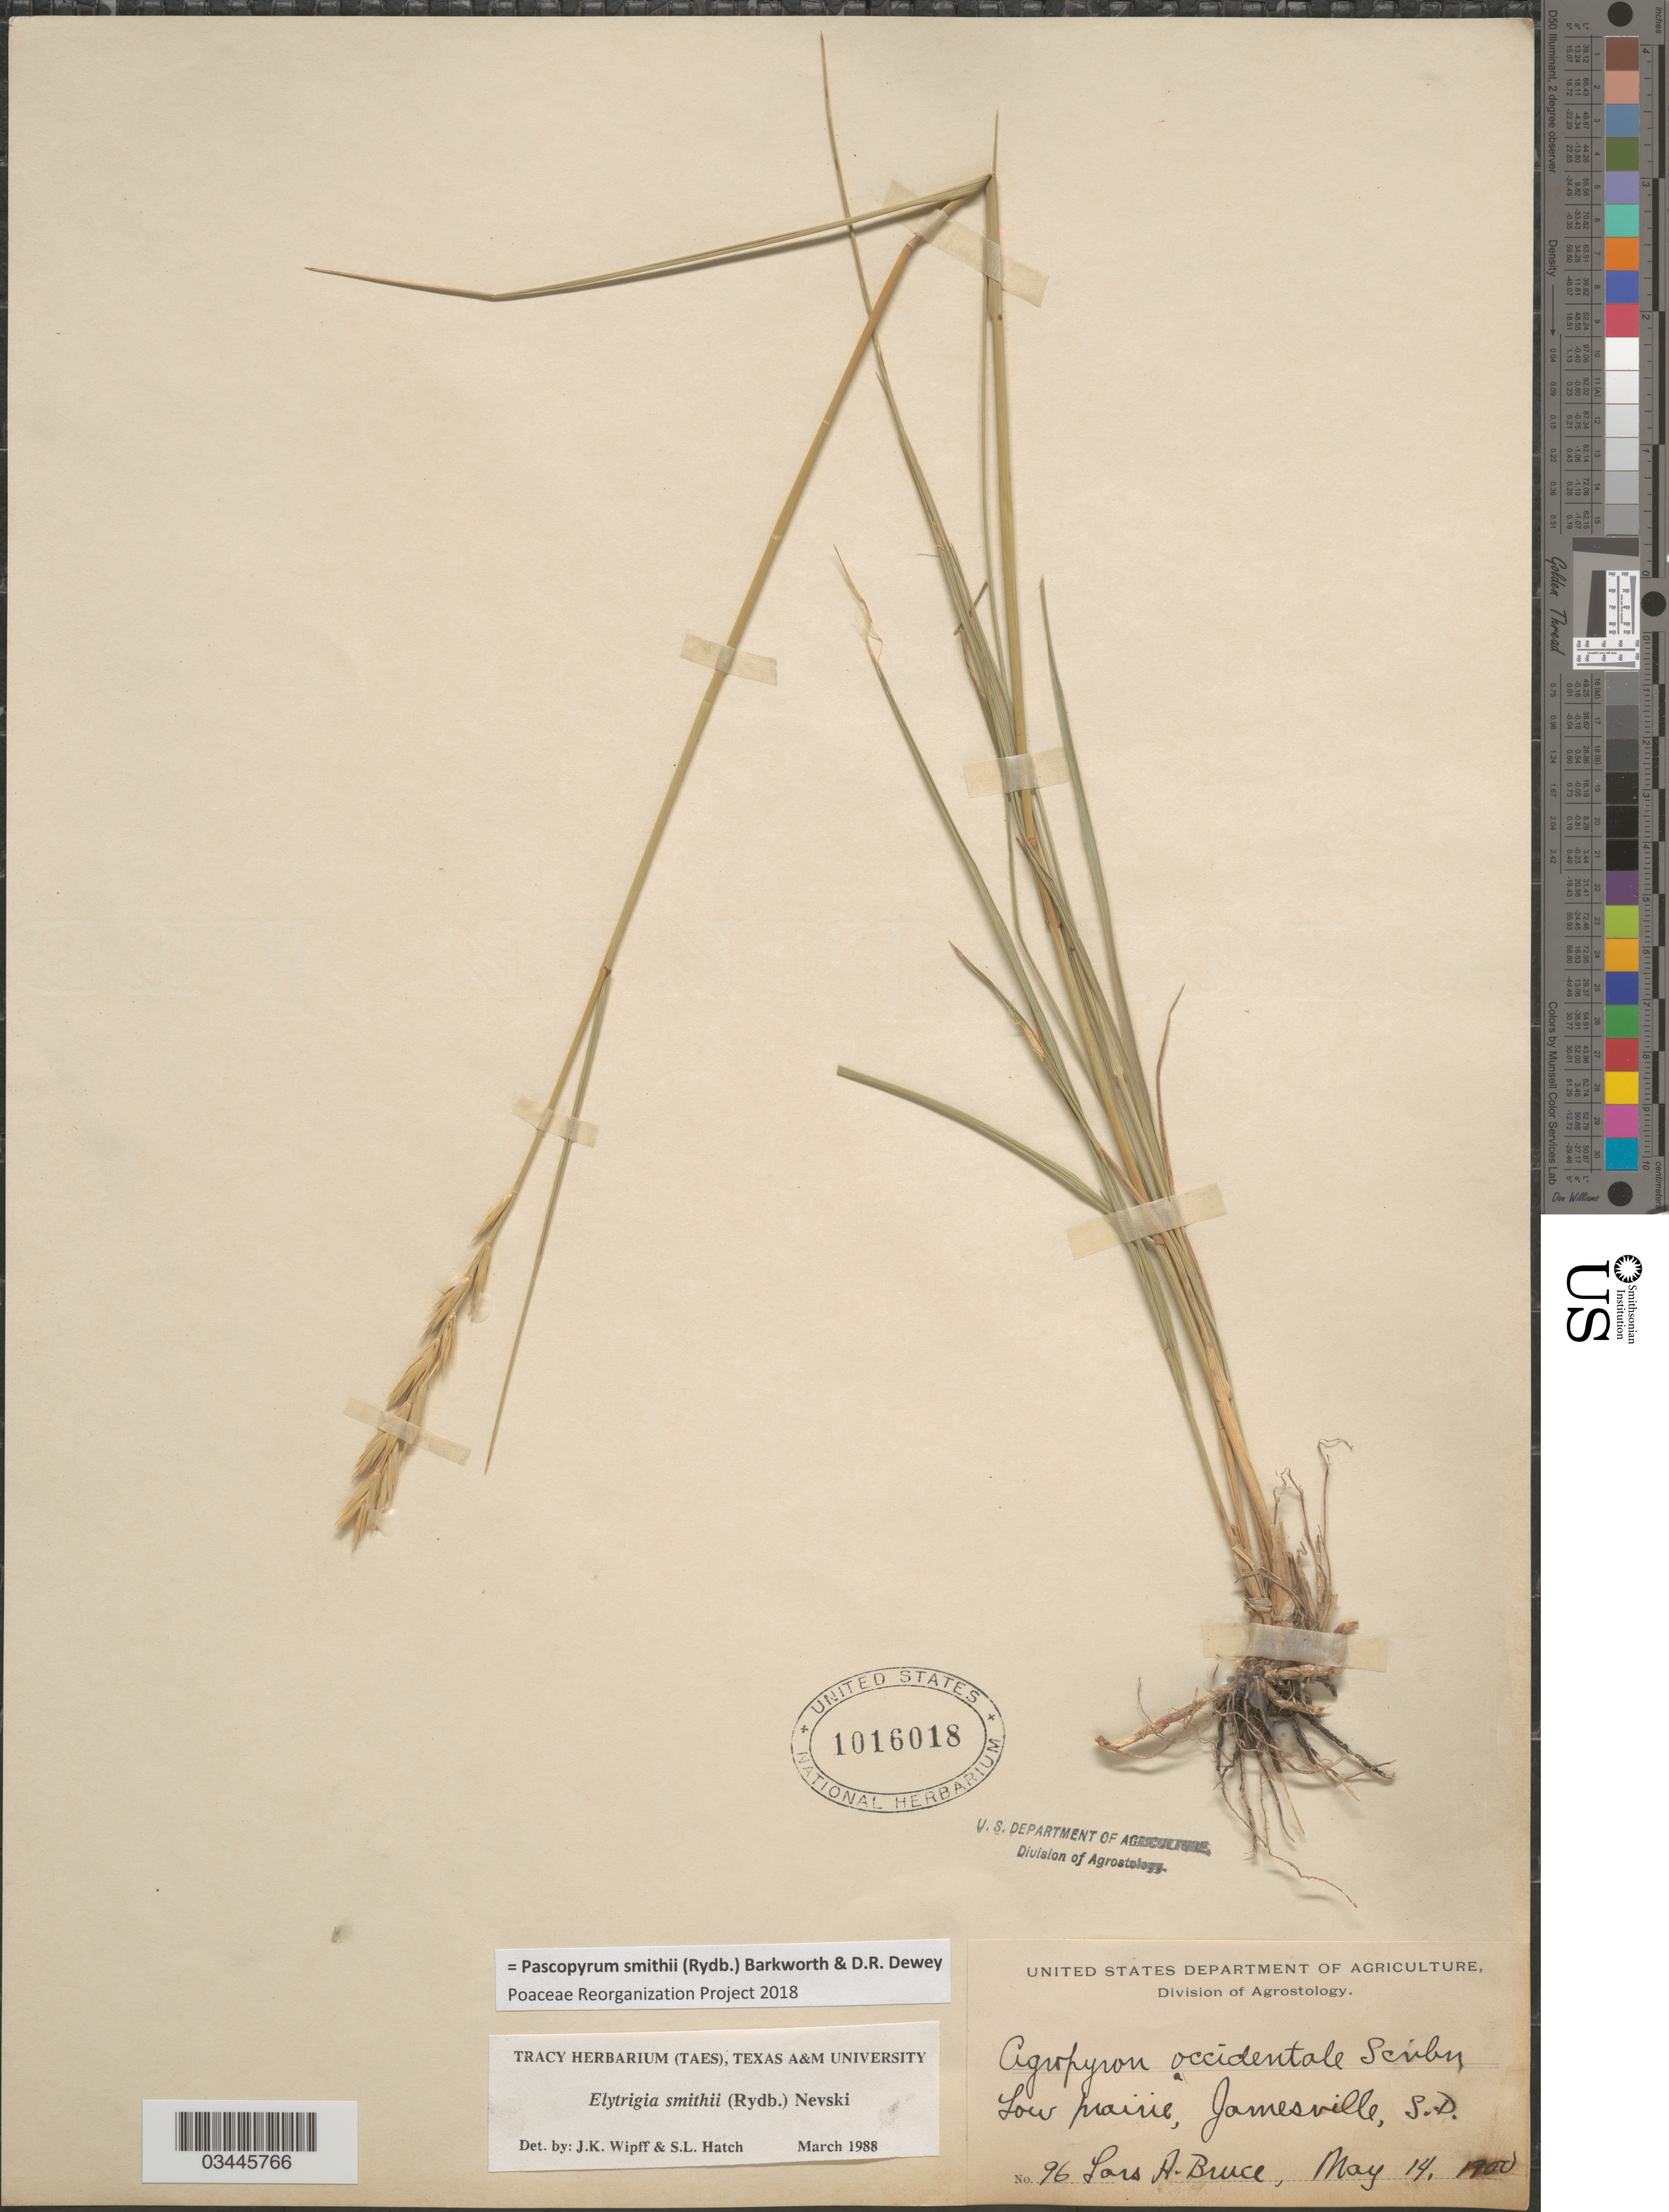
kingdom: Plantae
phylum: Tracheophyta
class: Liliopsida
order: Poales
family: Poaceae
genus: Pascopyrum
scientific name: Pascopyrum smithii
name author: (Rydb.) Barkworth & Dewey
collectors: L. Bruce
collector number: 96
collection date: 1900-05-14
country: United States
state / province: South Dakota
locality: Low prairie, Jamesville.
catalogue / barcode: US 1016018